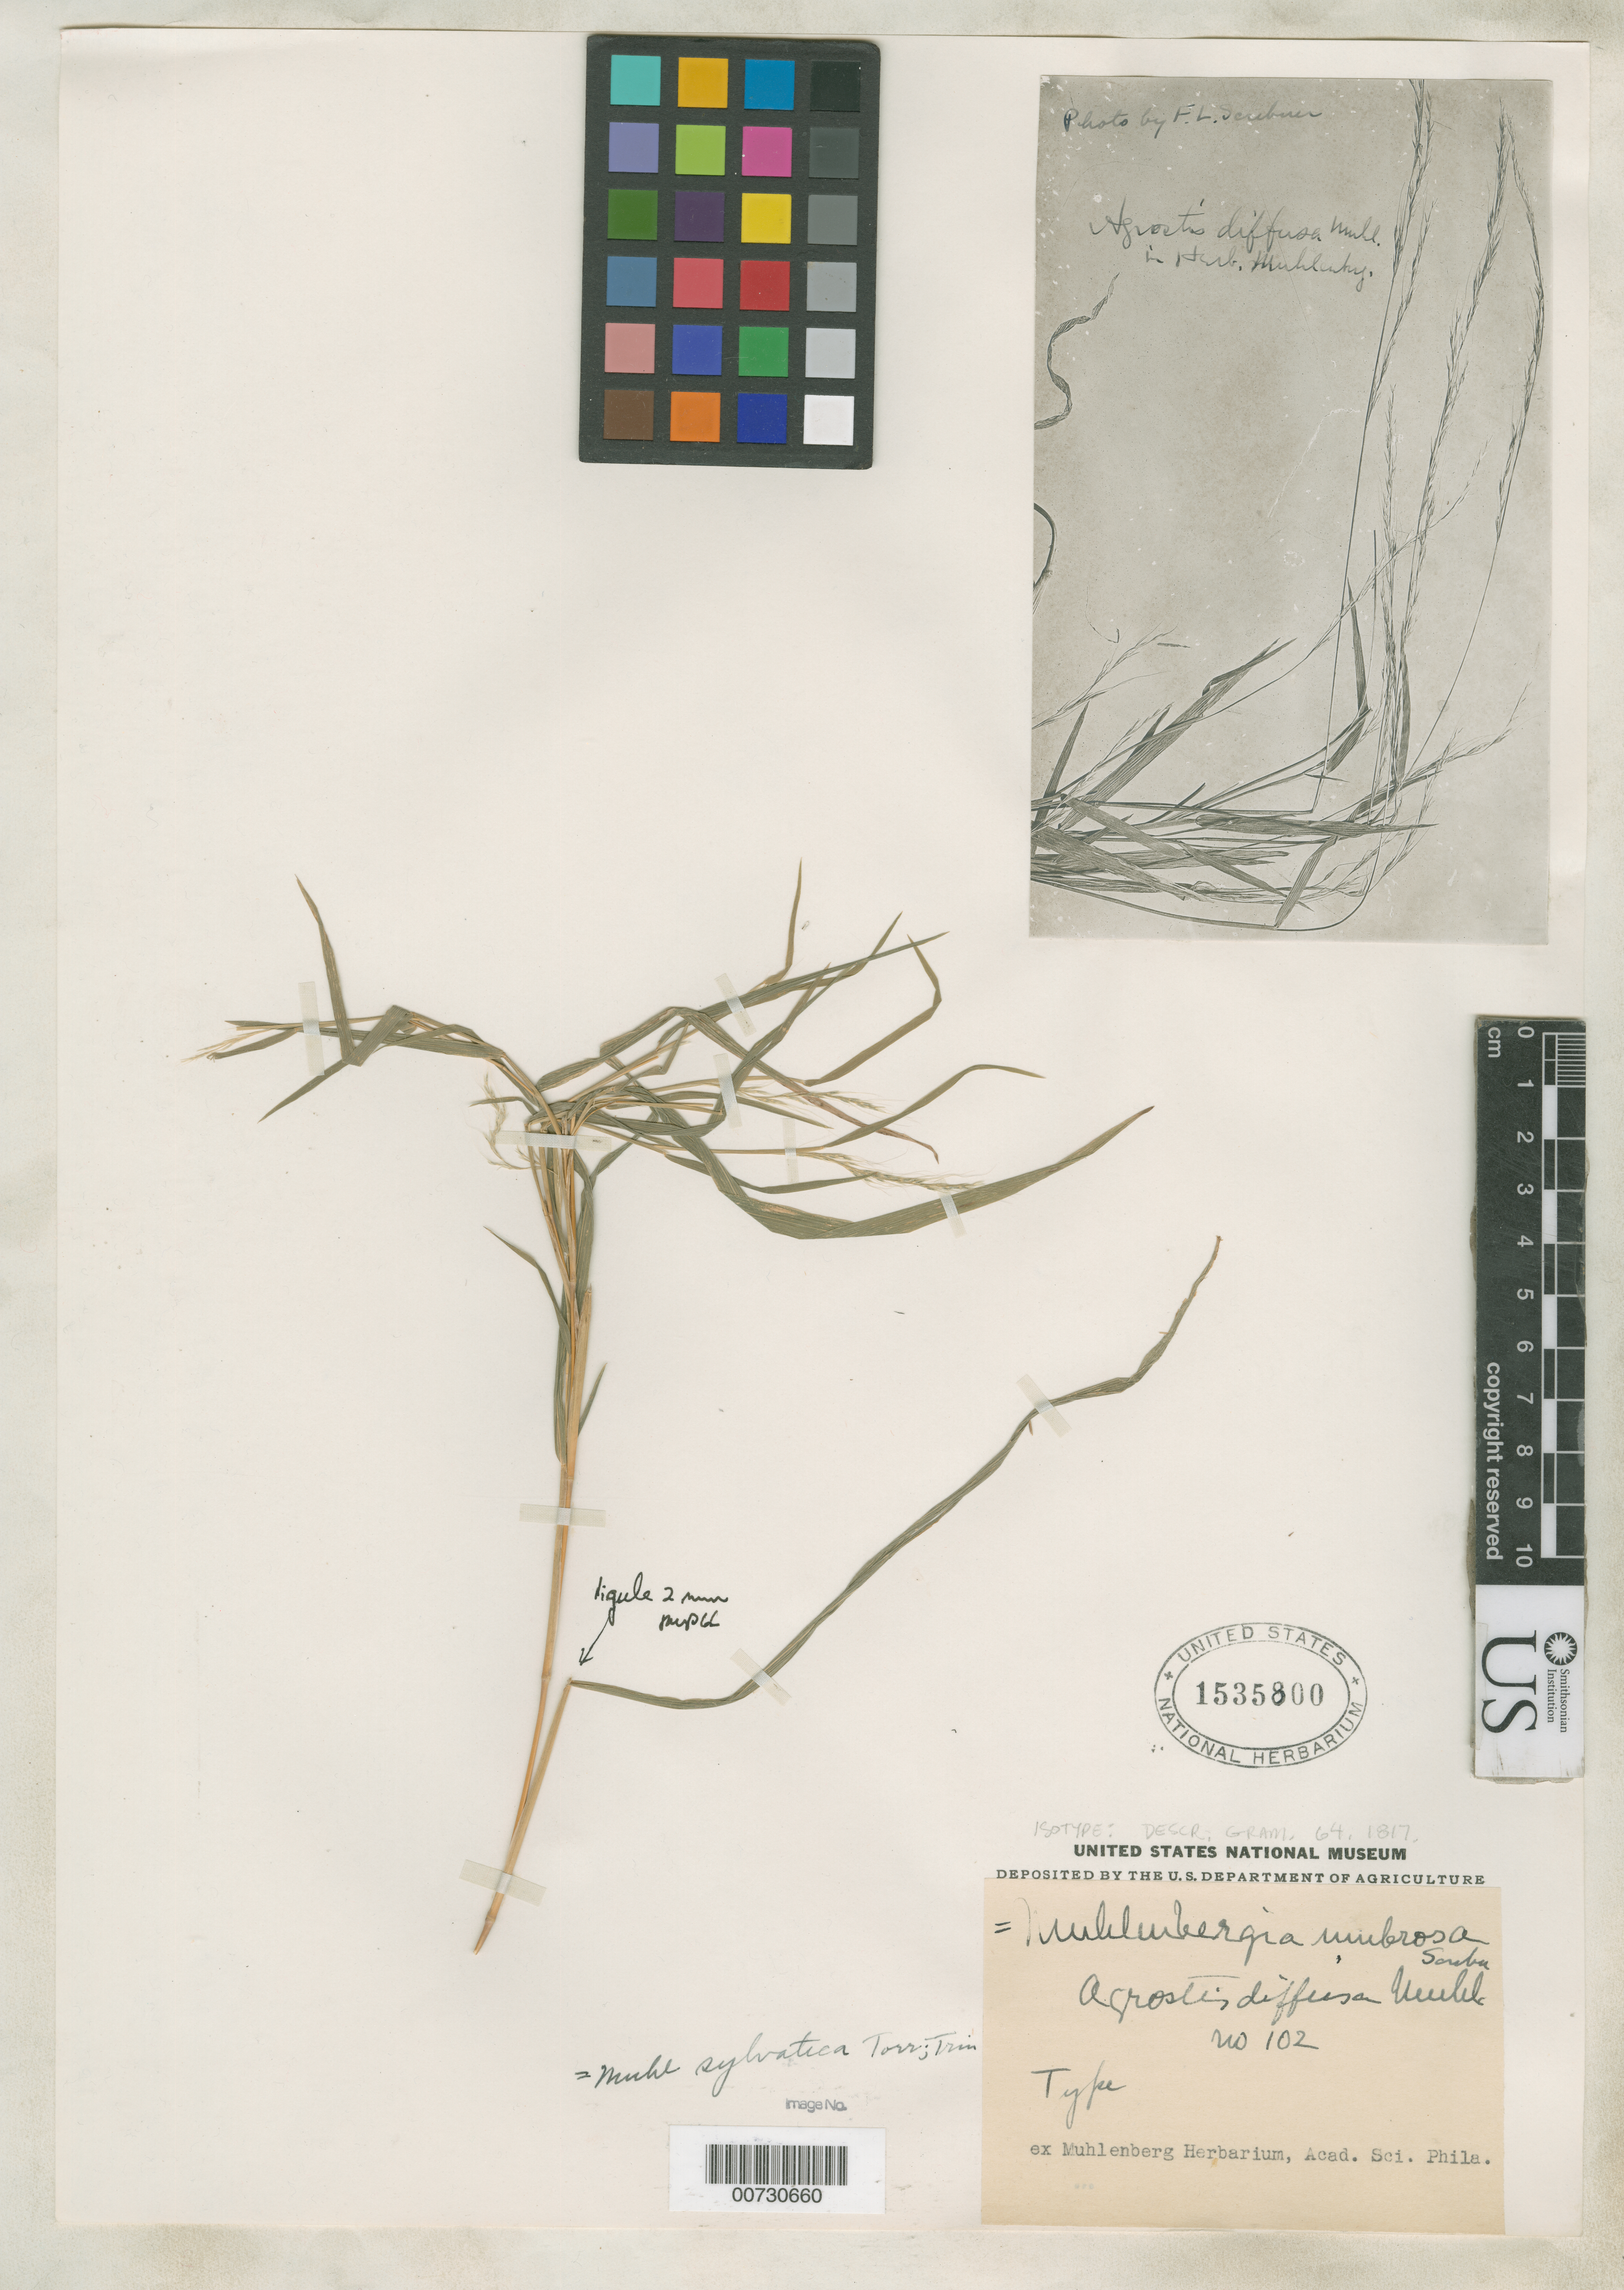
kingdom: Plantae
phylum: Tracheophyta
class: Liliopsida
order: Poales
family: Poaceae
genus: Agrostis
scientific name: Agrostis diffusa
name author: Muhl.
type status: Isotype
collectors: ex herb. Muhlenberg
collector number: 102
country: United States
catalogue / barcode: US 1535800